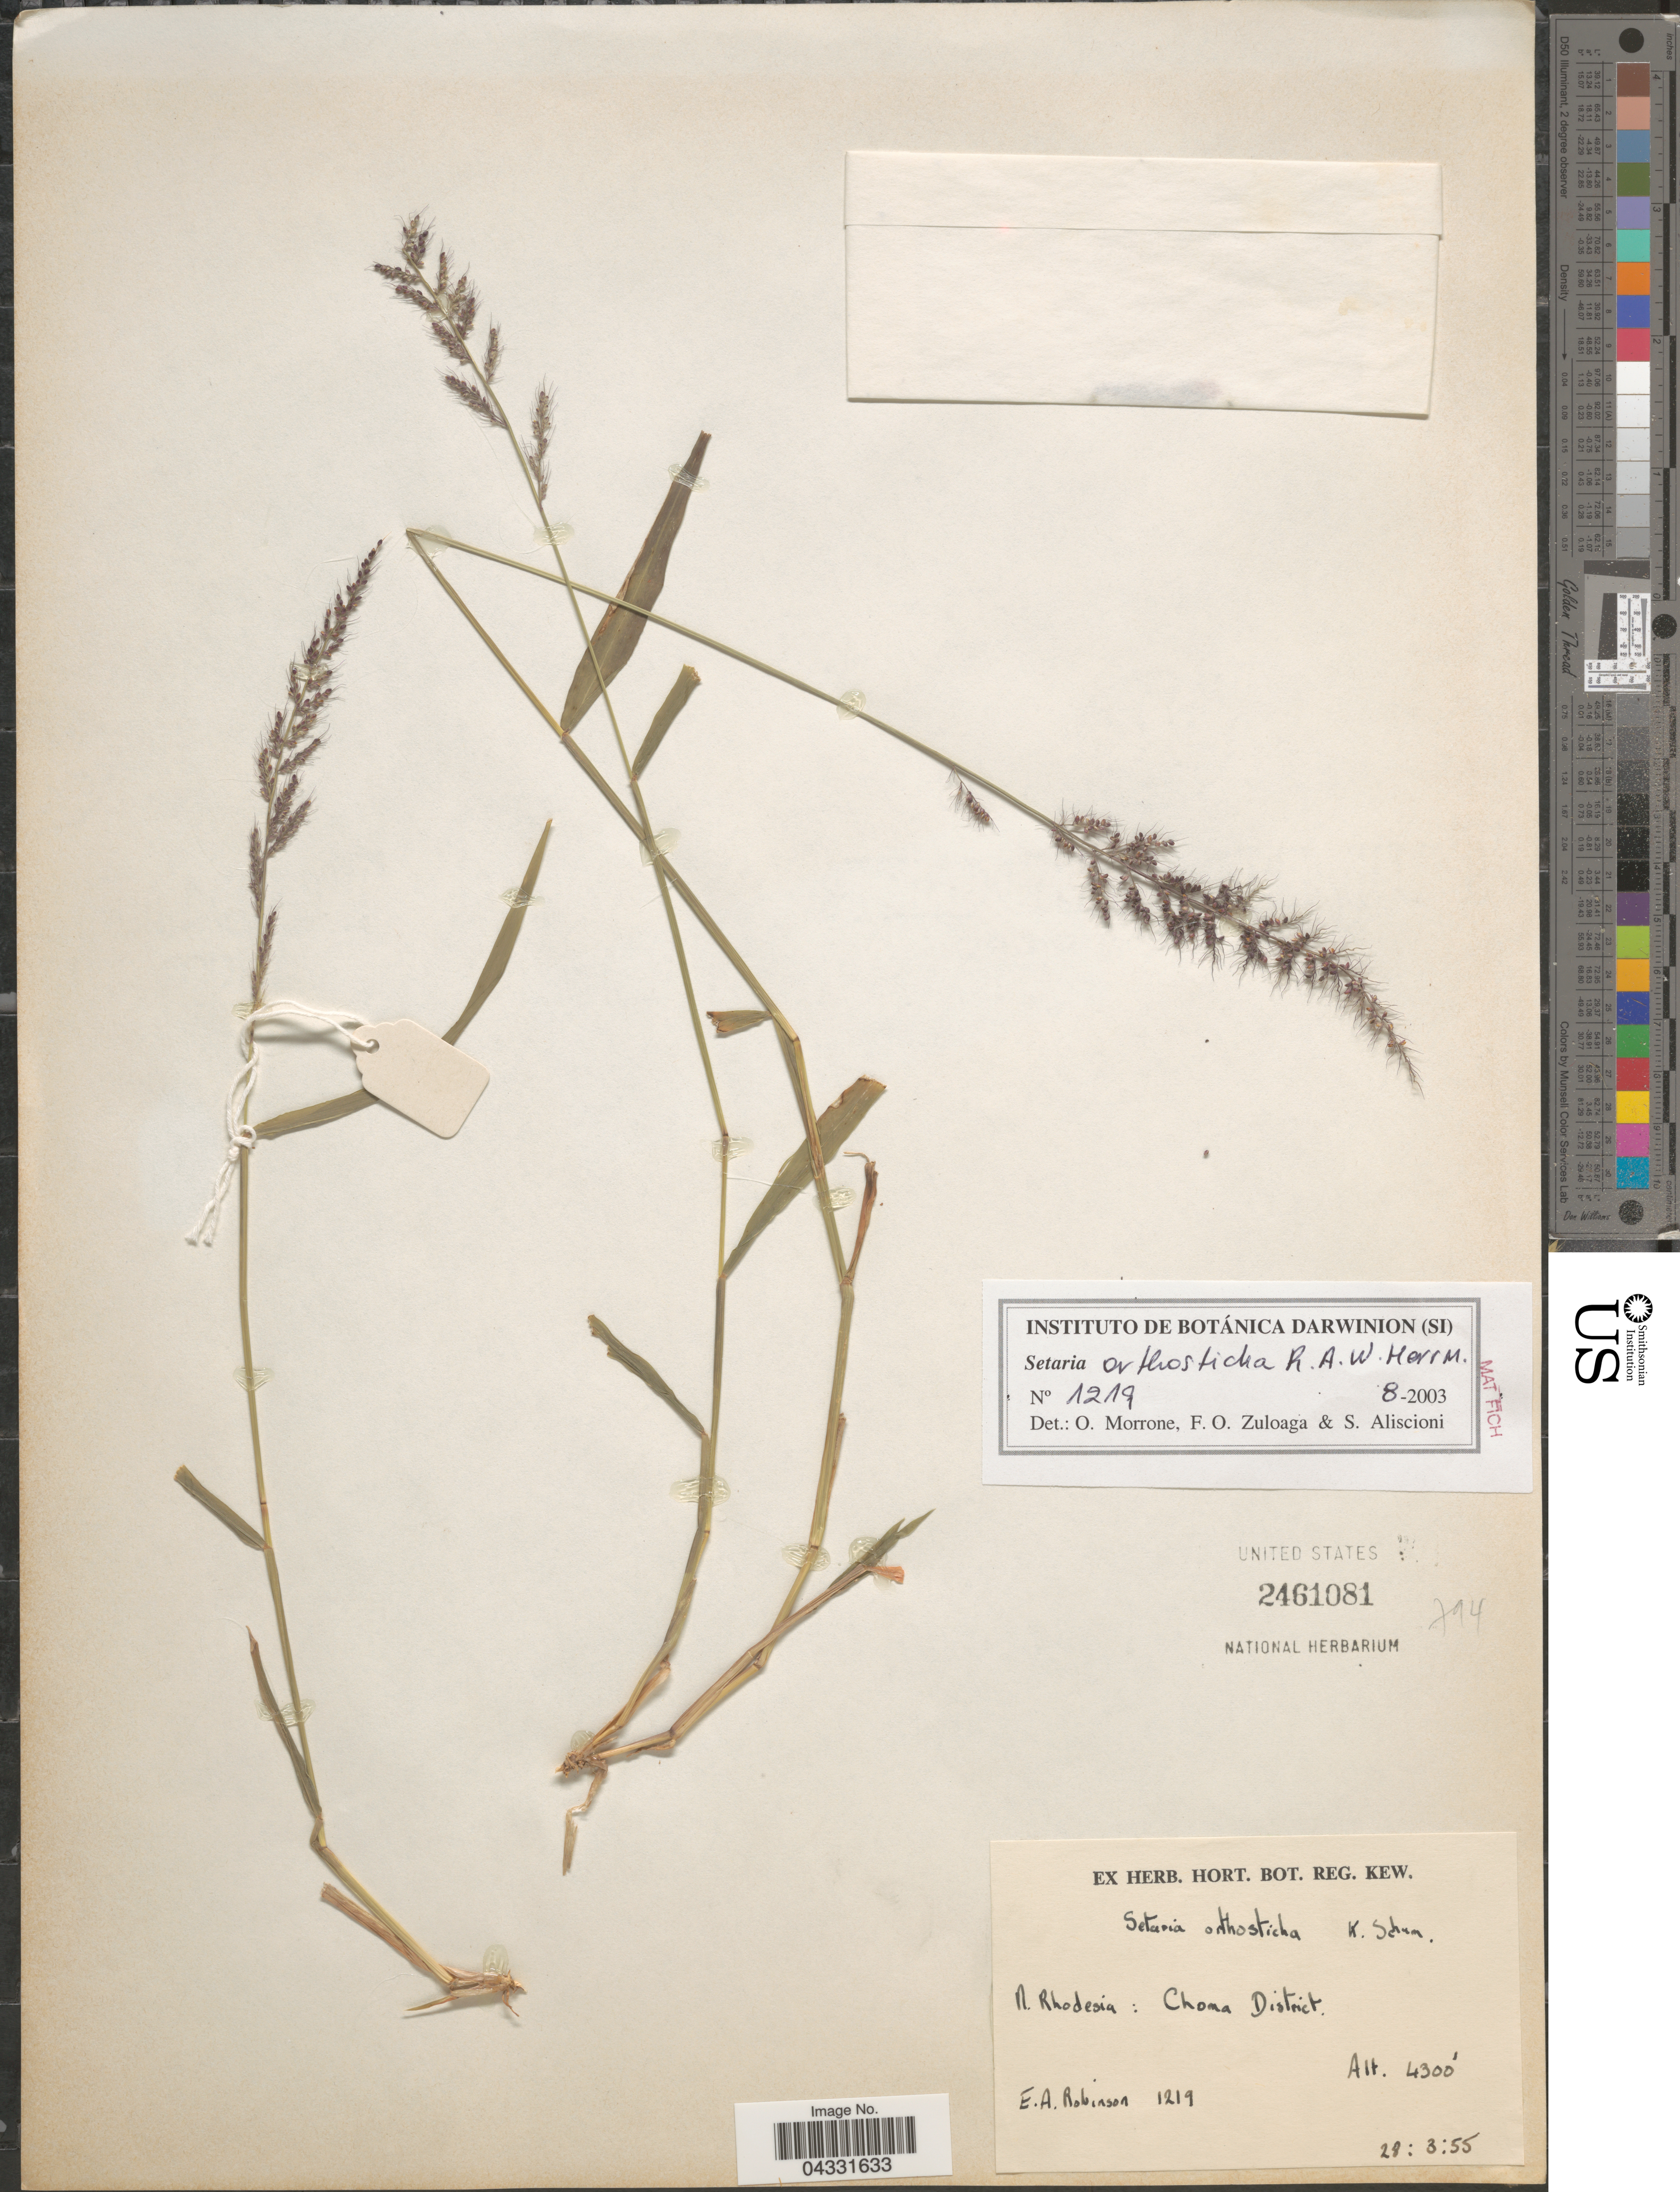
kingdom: Plantae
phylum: Tracheophyta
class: Liliopsida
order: Poales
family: Poaceae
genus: Setaria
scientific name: Setaria orthosticha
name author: R.A.W. Herrm.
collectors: E. A. Robinson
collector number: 1219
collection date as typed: Transcribed d/m/y: 28/3/55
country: Zambia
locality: N. Rhodesia: Choma District.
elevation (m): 1311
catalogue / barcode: US 2461081